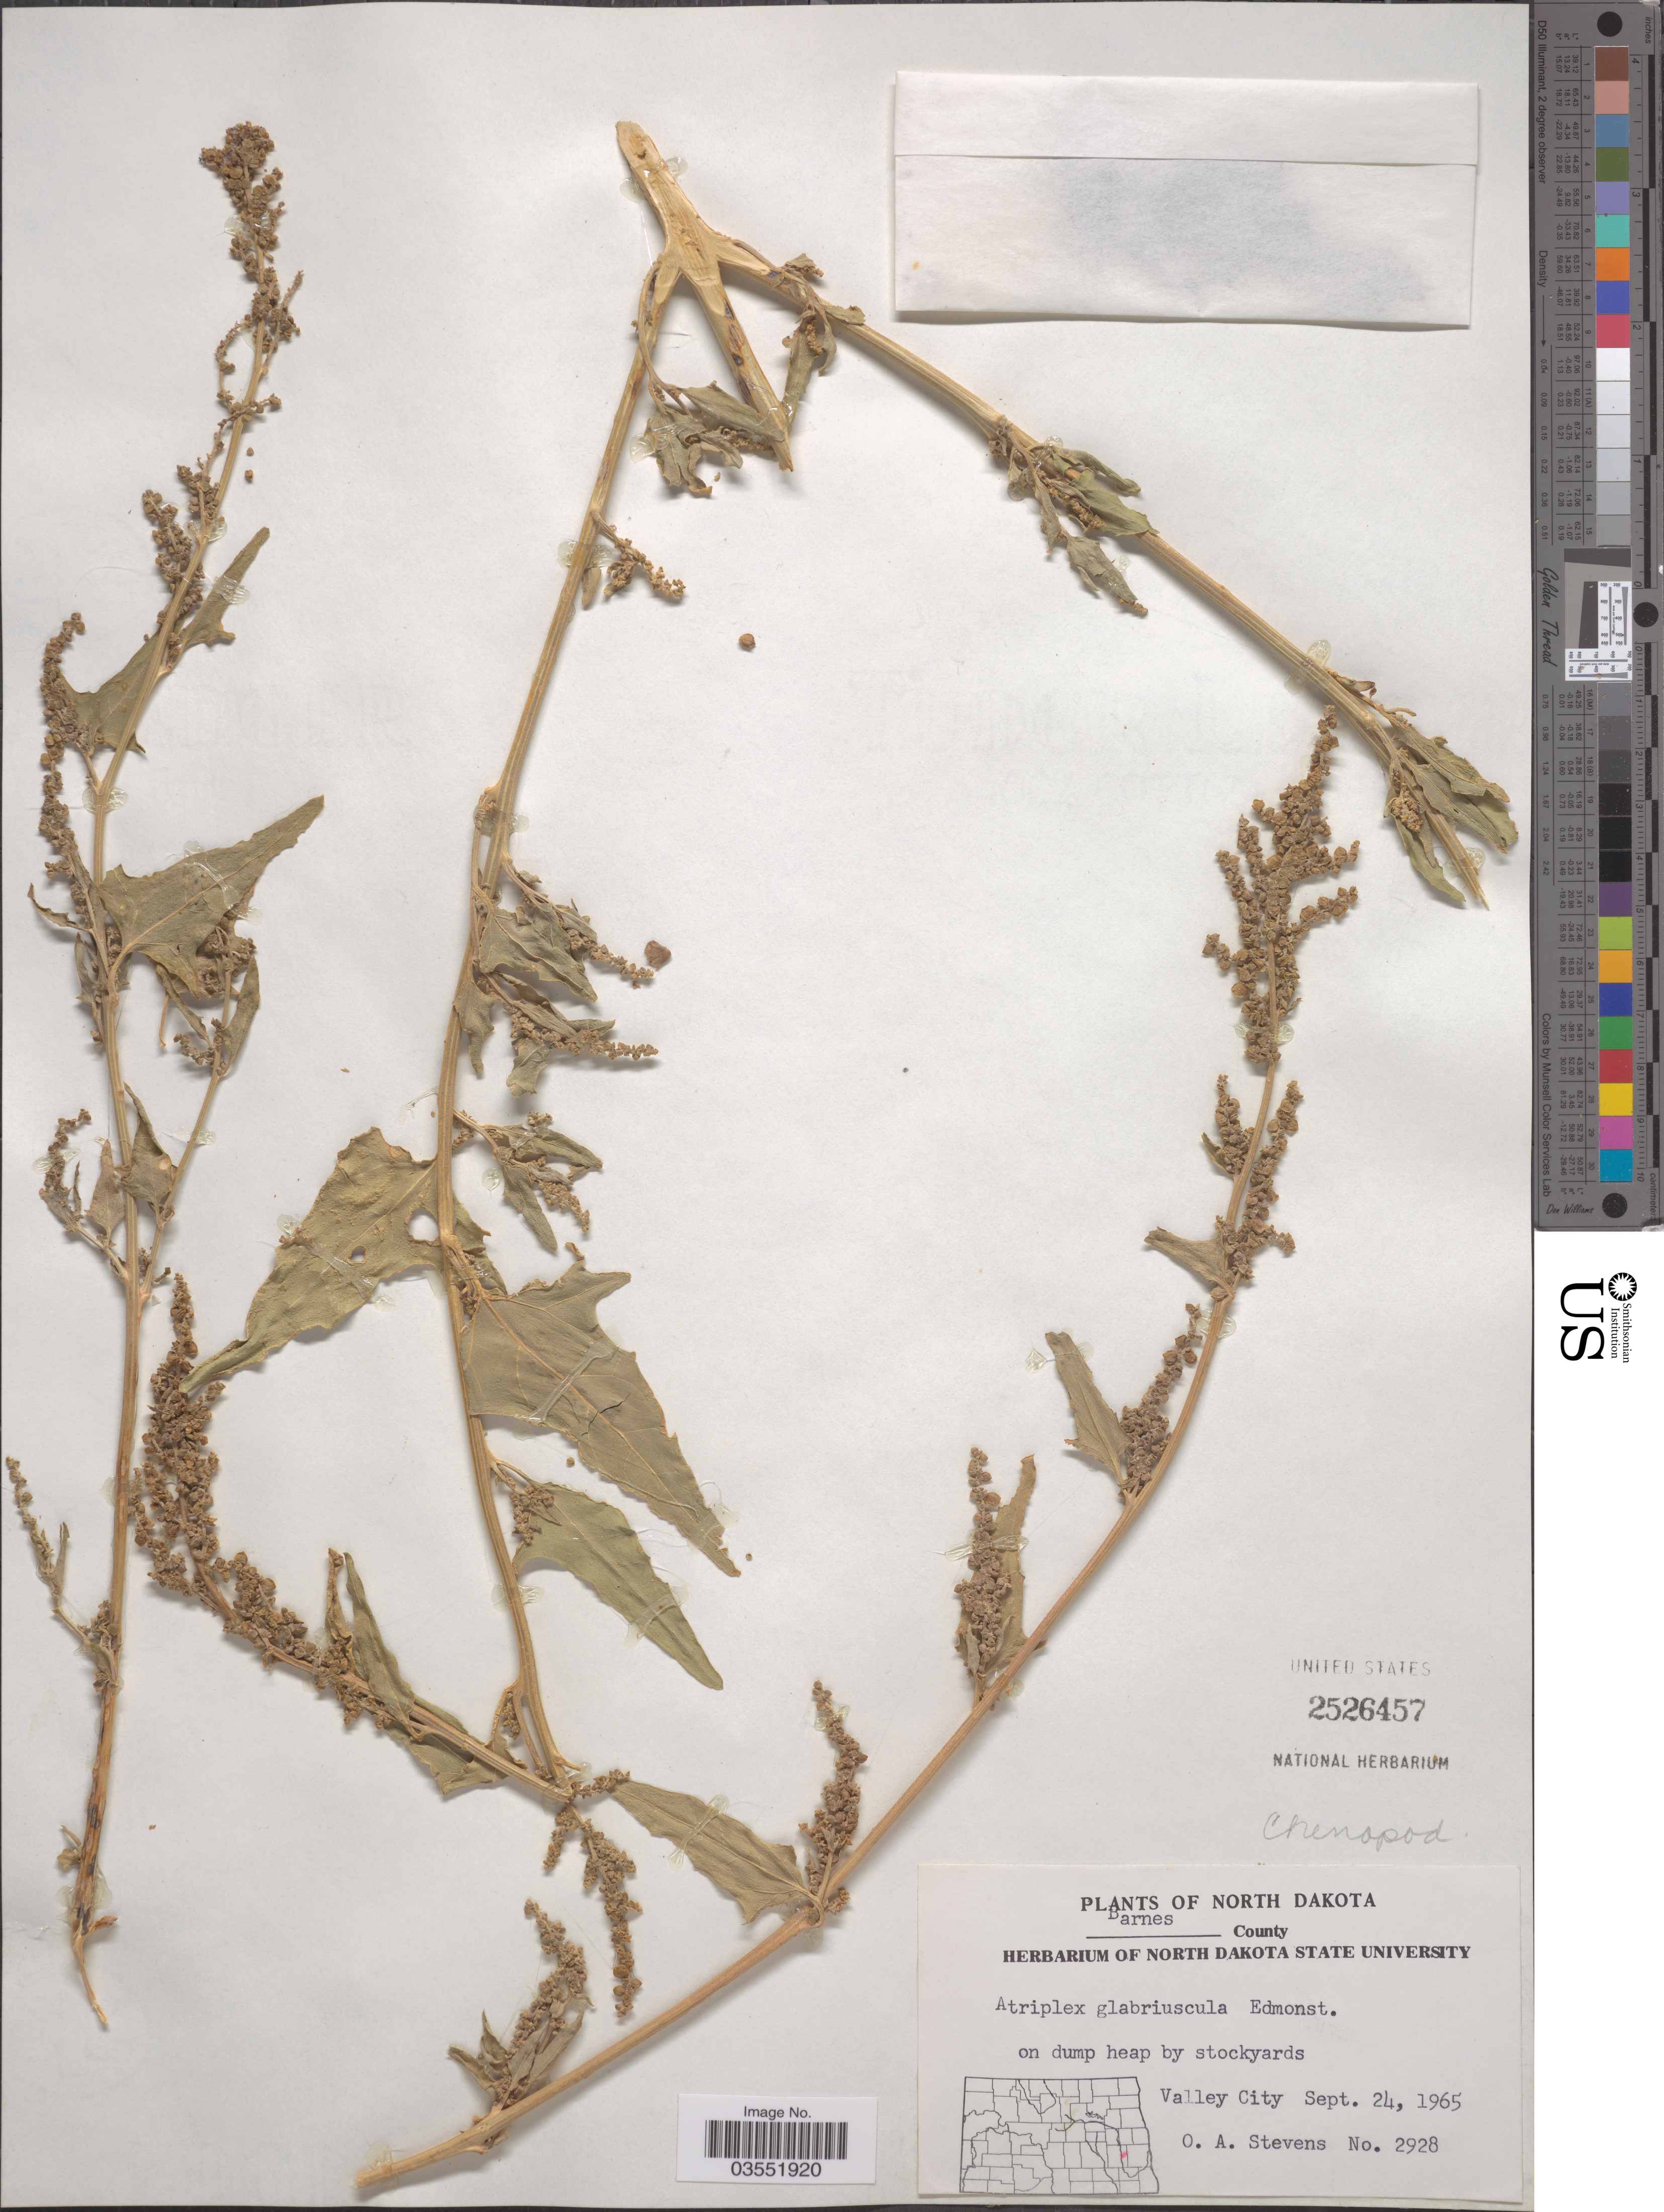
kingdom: Plantae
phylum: Tracheophyta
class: Magnoliopsida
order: Caryophyllales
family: Amaranthaceae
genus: Atriplex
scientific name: Atriplex glabriuscula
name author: Edmondston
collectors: O. A. Stevens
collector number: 2928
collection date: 1965-09-24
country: United States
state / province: North Dakota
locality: Barnes County. Valley City.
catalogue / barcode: US 2526457